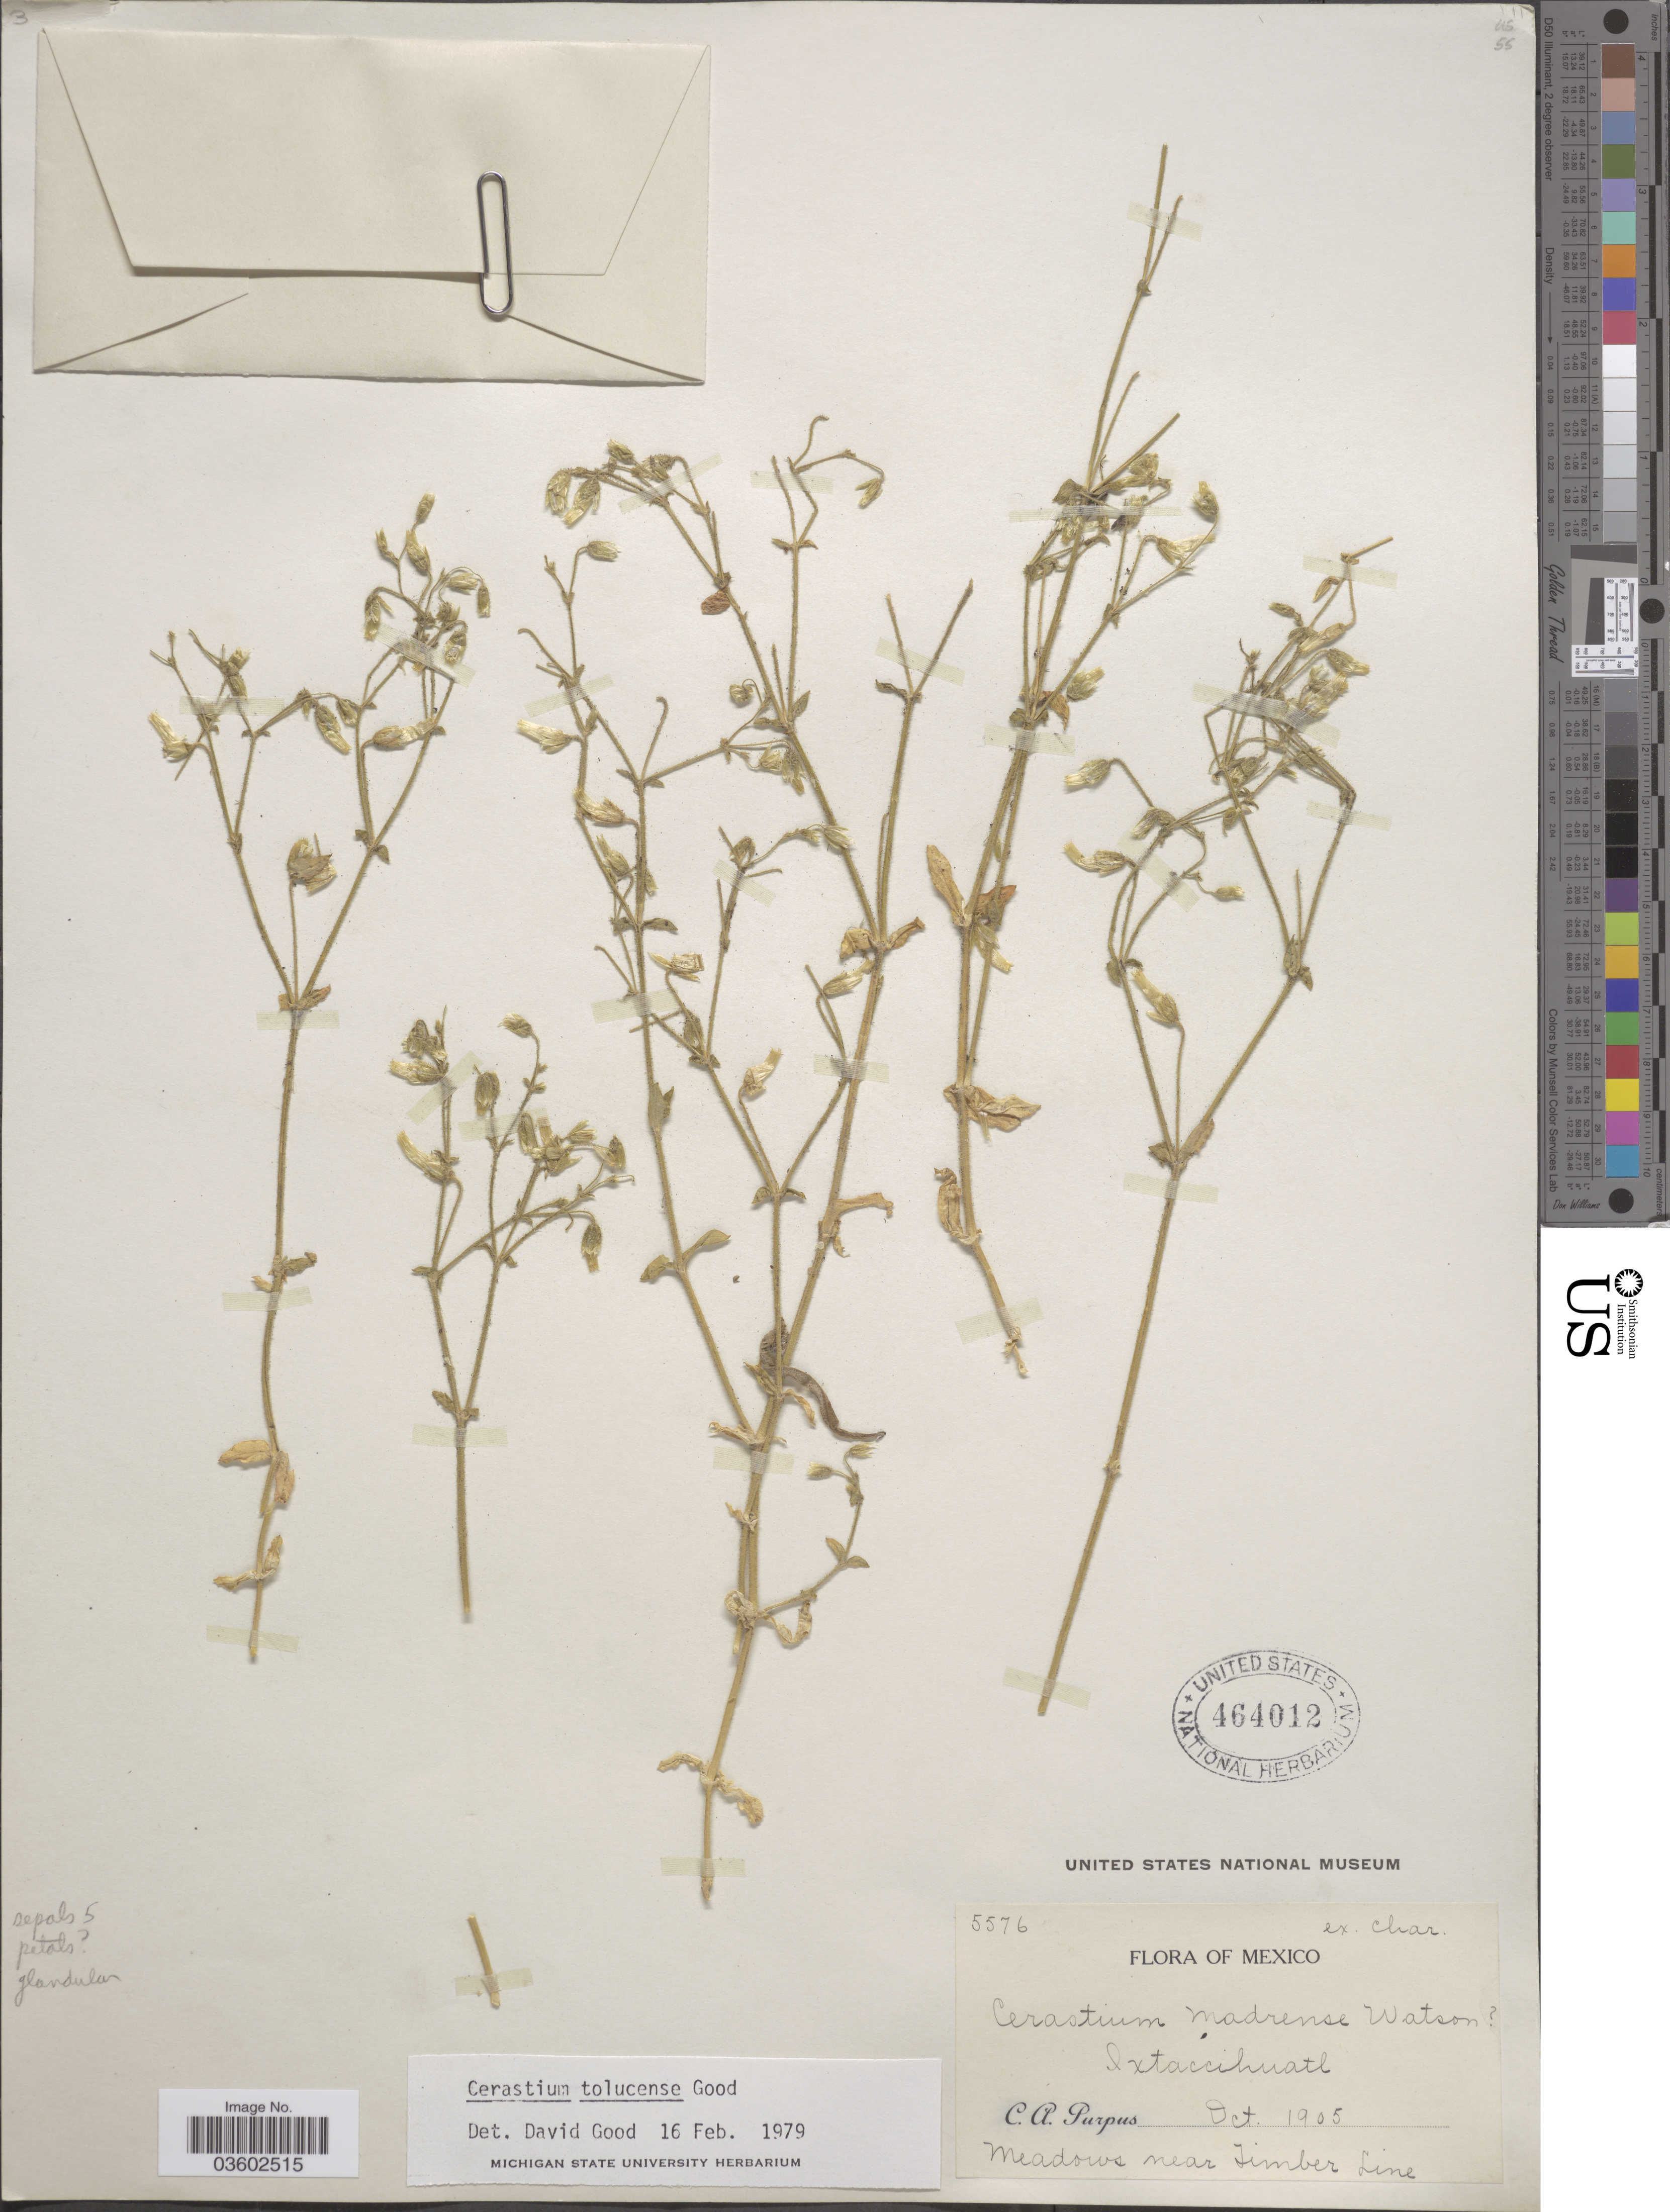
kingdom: Plantae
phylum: Tracheophyta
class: Magnoliopsida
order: Caryophyllales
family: Caryophyllaceae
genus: Cerastium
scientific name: Cerastium tolucense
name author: D.A. Good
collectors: C. A. Purpus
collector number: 5576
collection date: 1905-10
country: Mexico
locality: Ixtaccihuatl. Meadows near Timber Line.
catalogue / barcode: US 464012